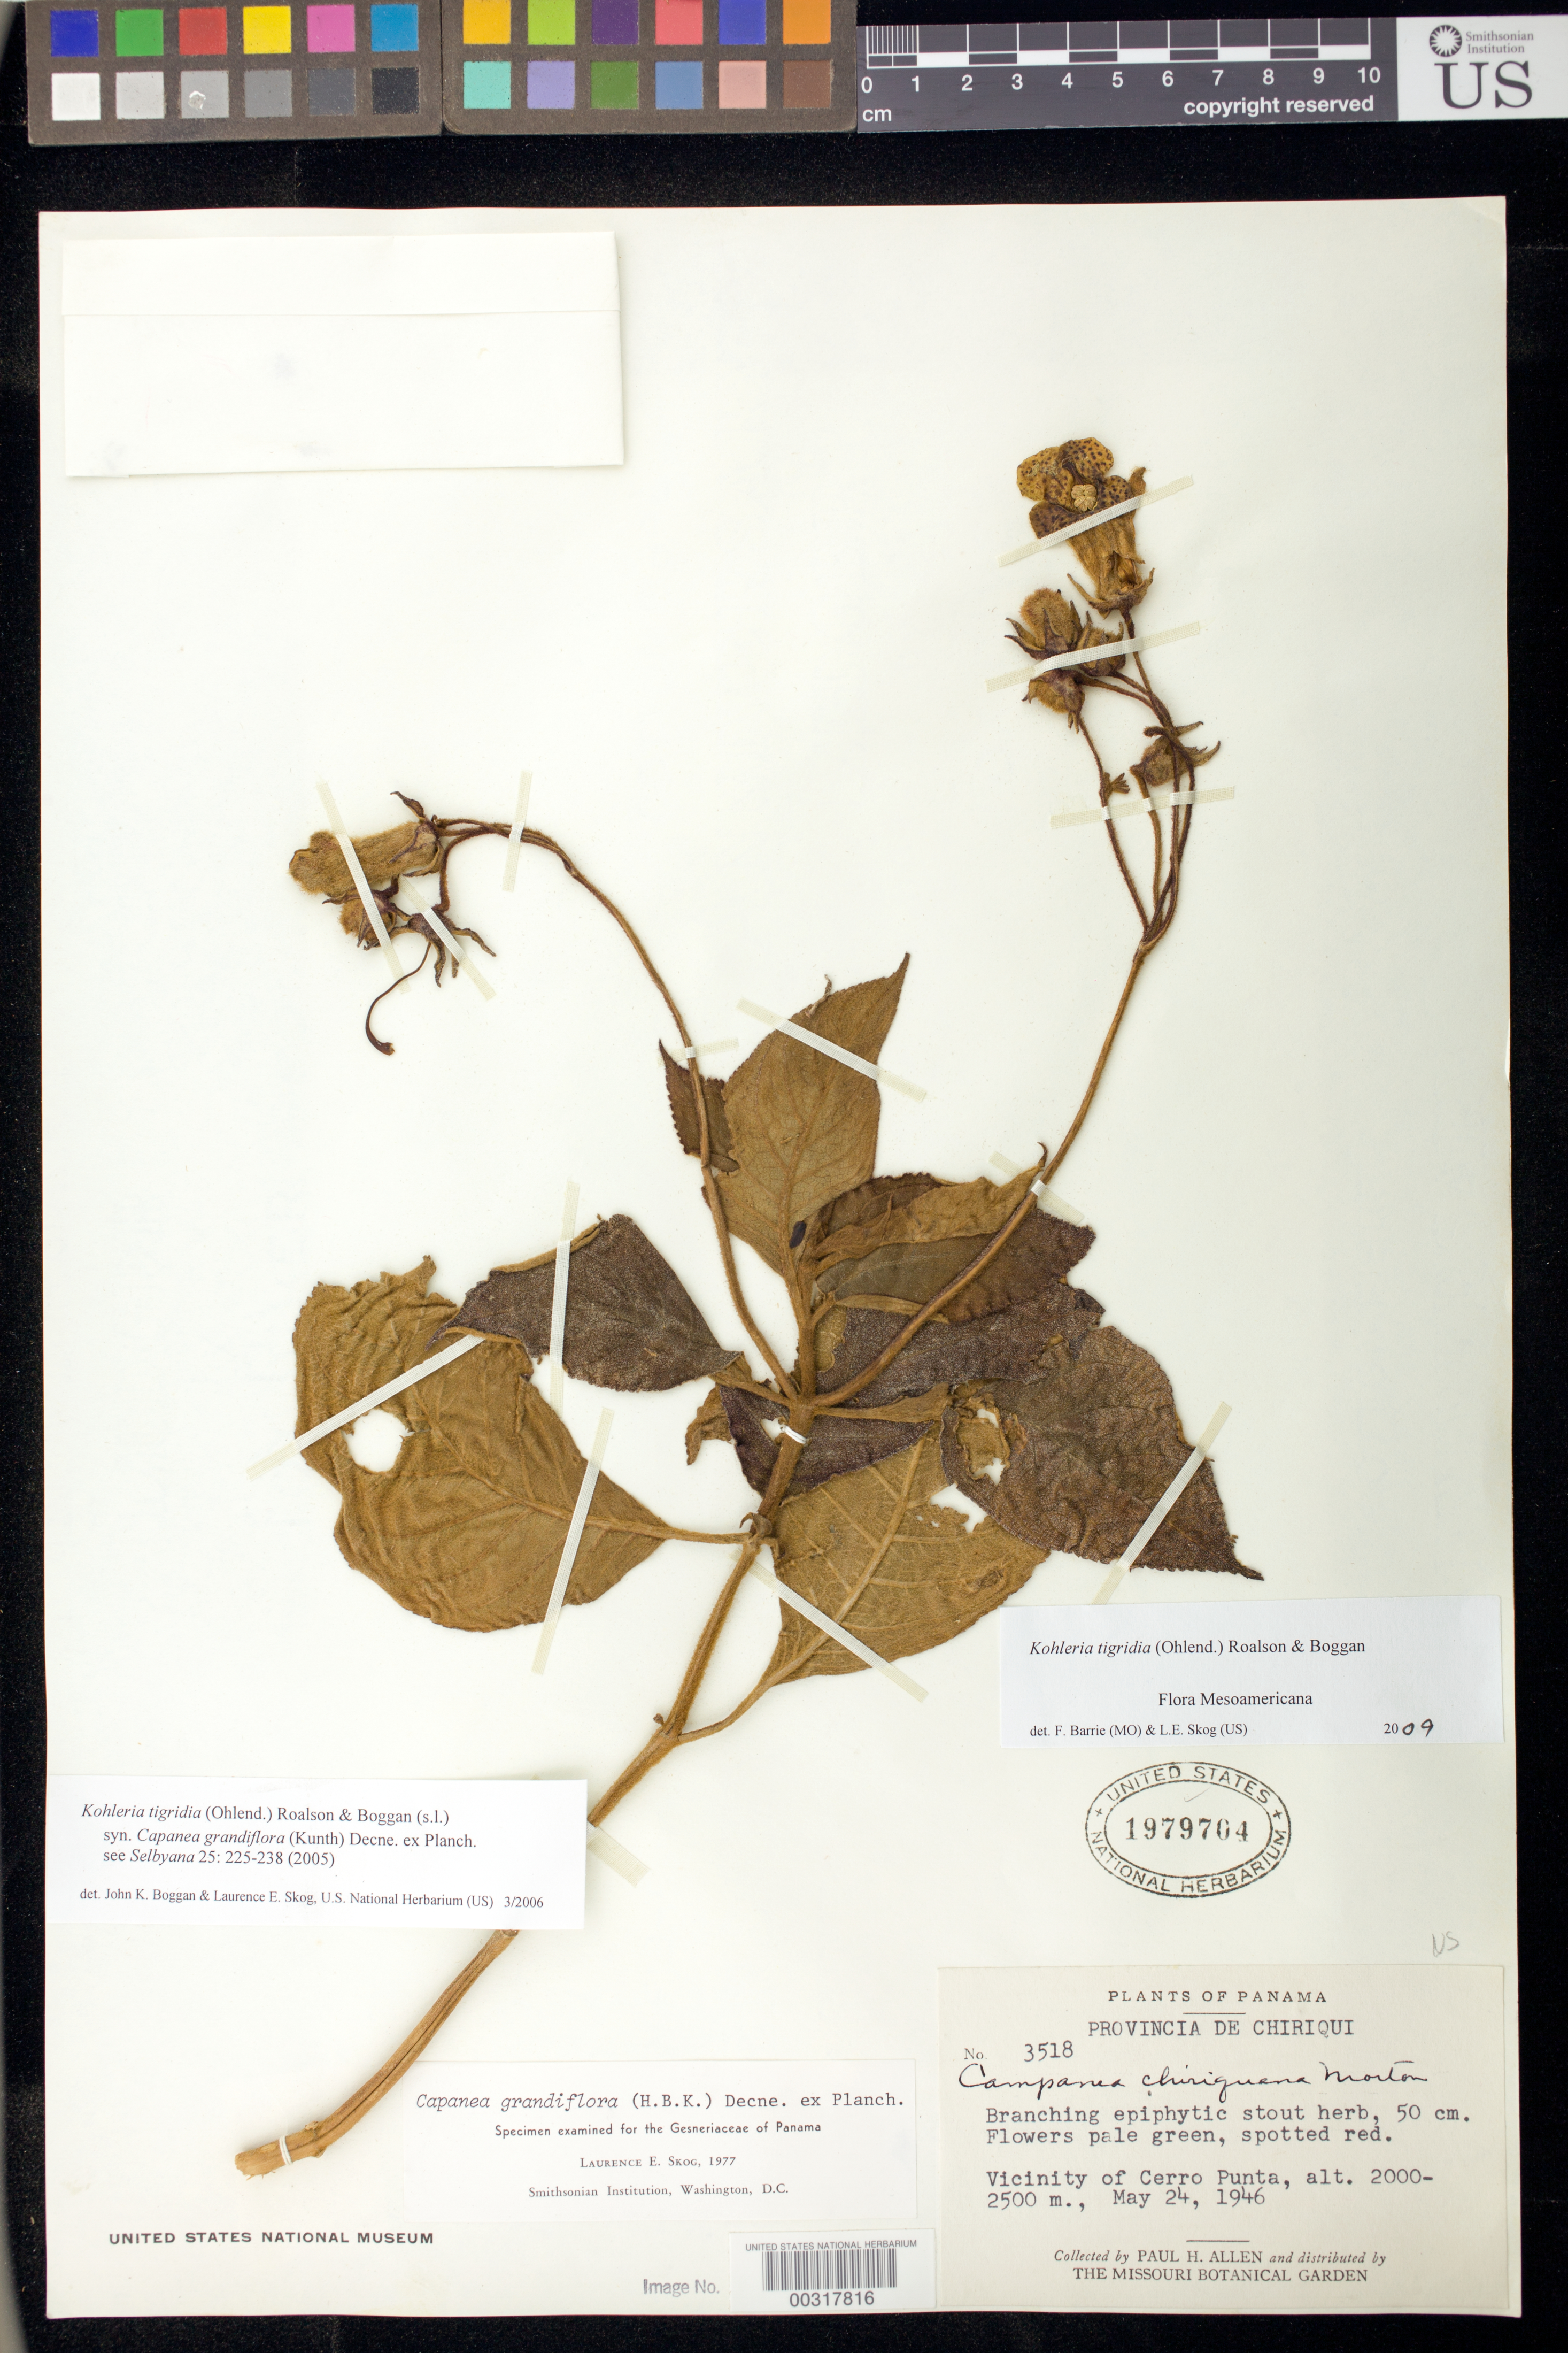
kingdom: Plantae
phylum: Tracheophyta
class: Magnoliopsida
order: Lamiales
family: Gesneriaceae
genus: Kohleria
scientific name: Kohleria tigridia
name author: (Ohlend.) Roalson & Boggan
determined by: Boggan, J. K.; Skog, L. E.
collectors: P. H. Allen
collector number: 3518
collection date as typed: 24 May 1946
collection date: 1946-05-24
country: Panama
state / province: Chiriquí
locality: Vicinity of Cerro Punta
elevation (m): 2000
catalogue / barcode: US 1979704